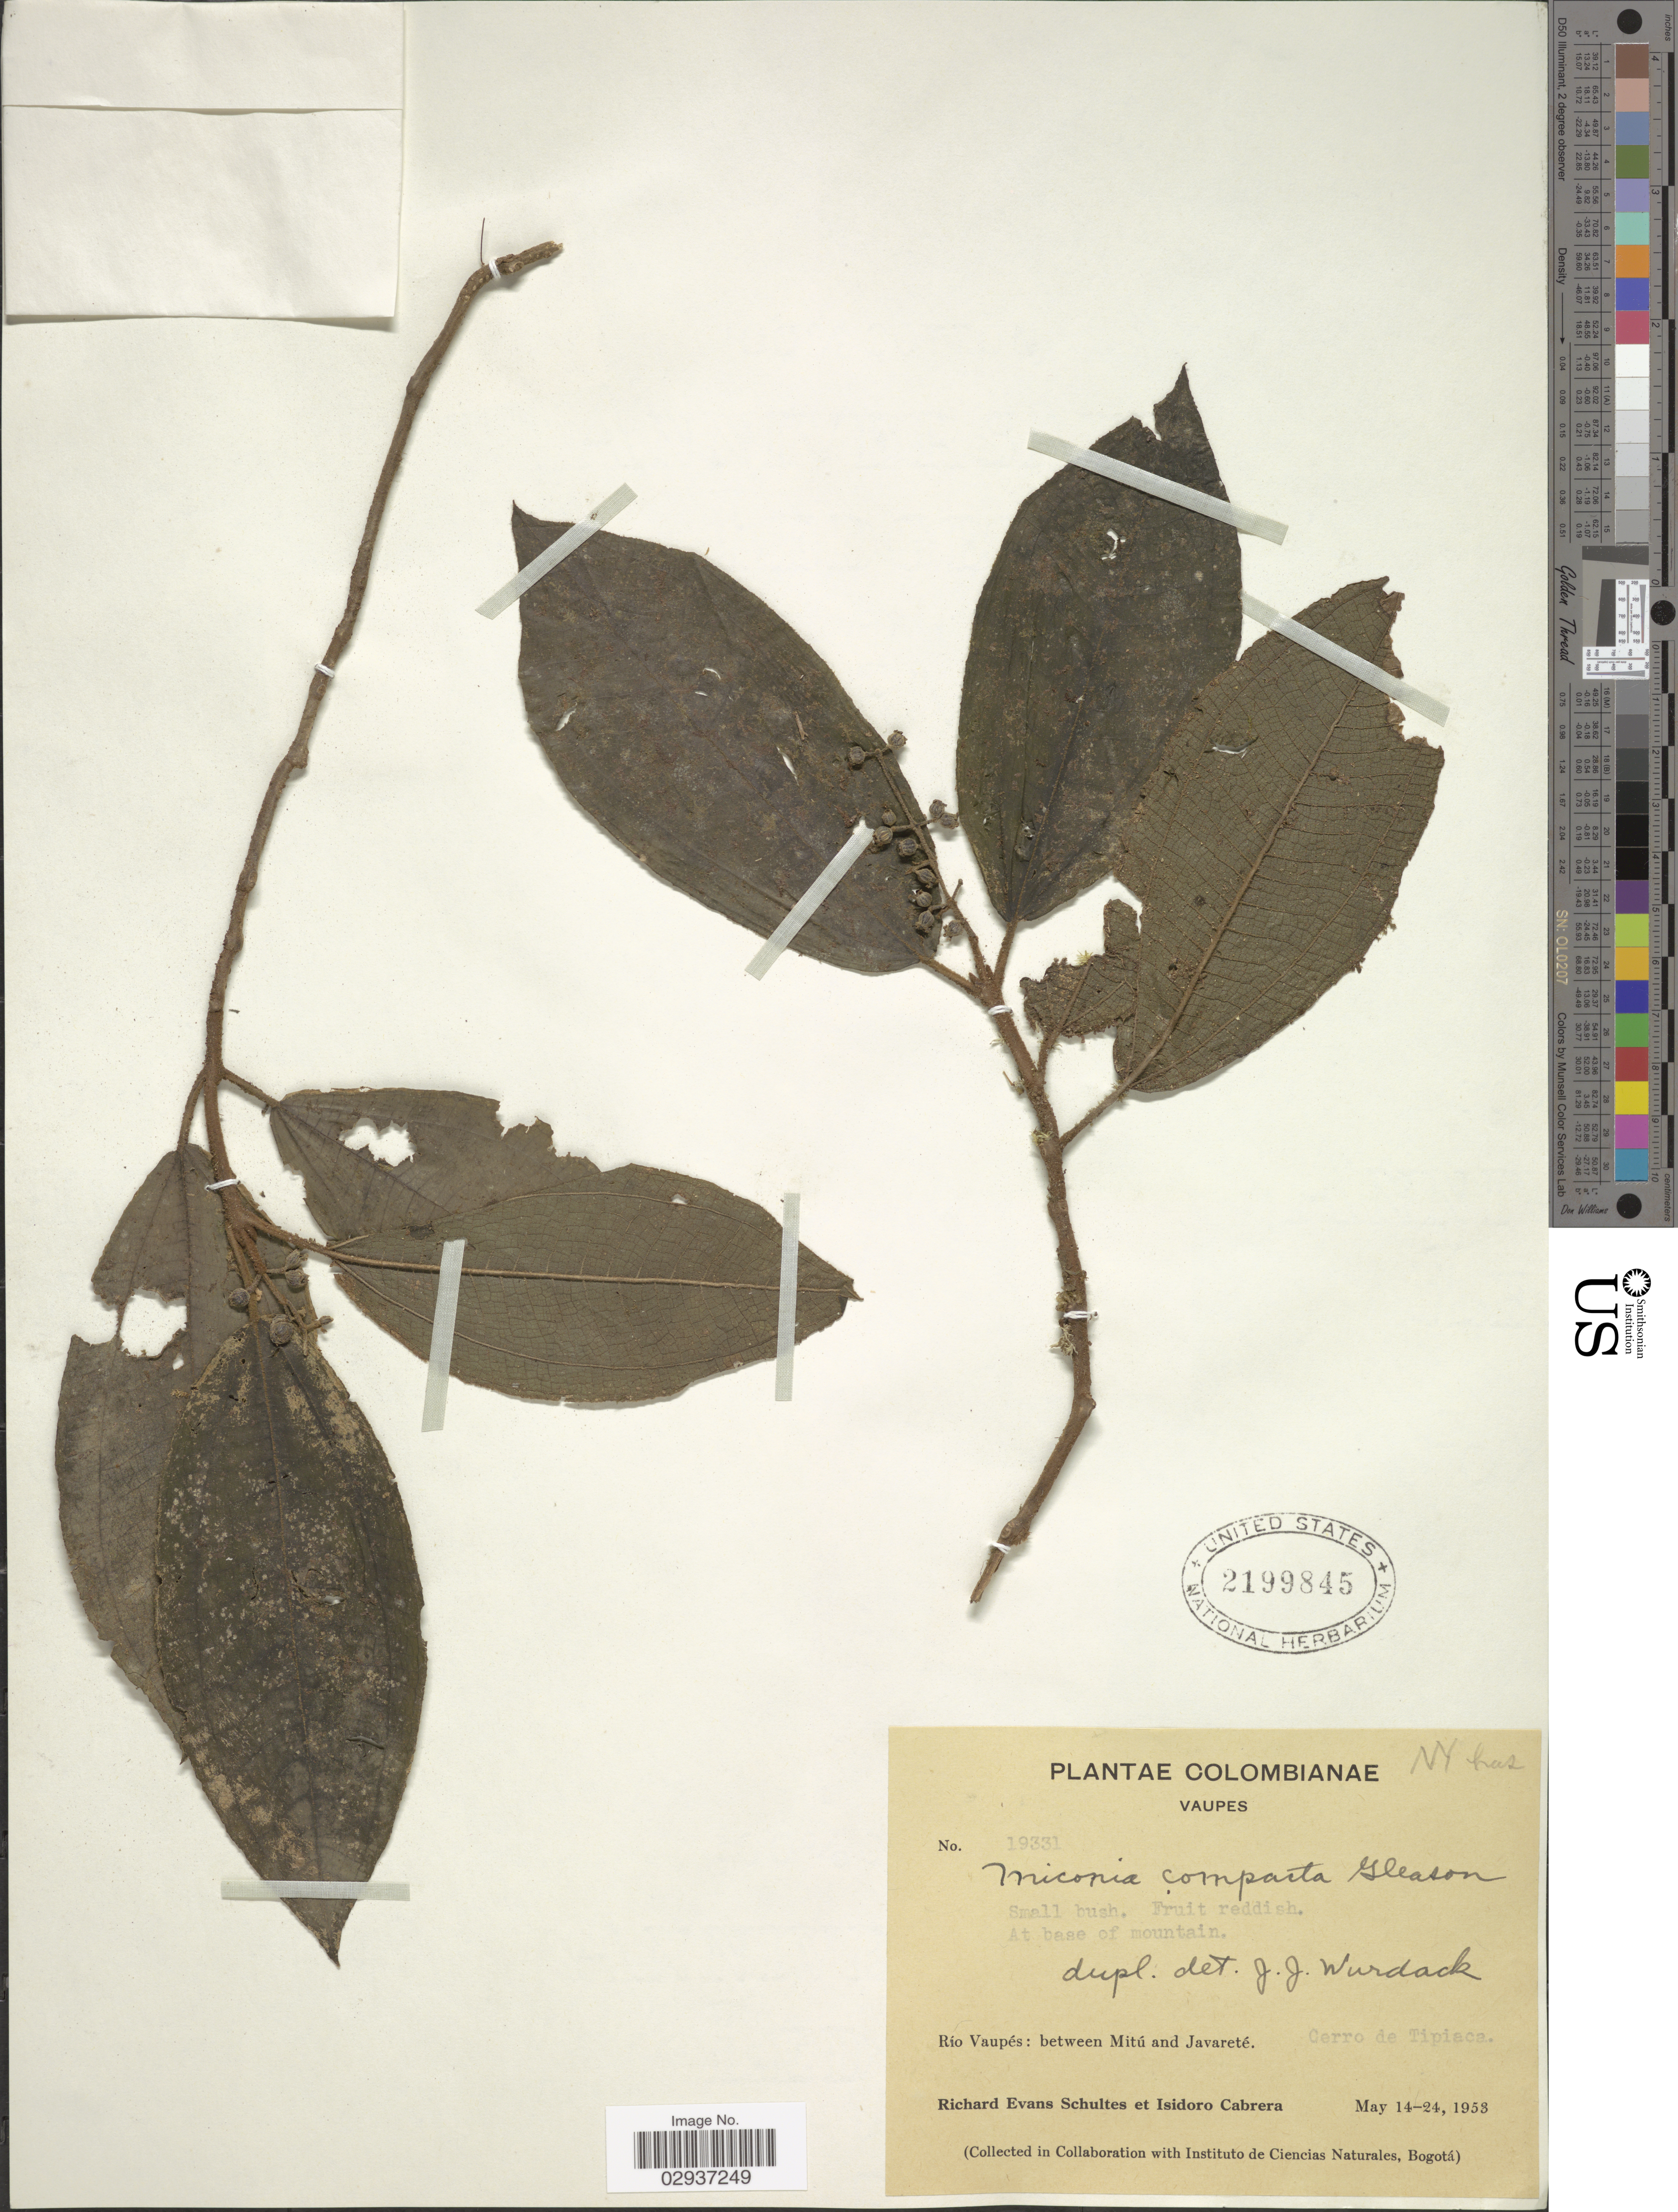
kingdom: Plantae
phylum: Tracheophyta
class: Magnoliopsida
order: Myrtales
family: Melastomataceae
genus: Miconia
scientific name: Miconia carassana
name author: Cogn.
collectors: R. E. Schultes & I. Cabrera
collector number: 19331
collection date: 1953-05-14/1953-05-24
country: Colombia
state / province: Vaupés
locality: Río Vaupés: between Mitú and Javareté. Cerro de Tipiaca.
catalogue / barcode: US 2199845